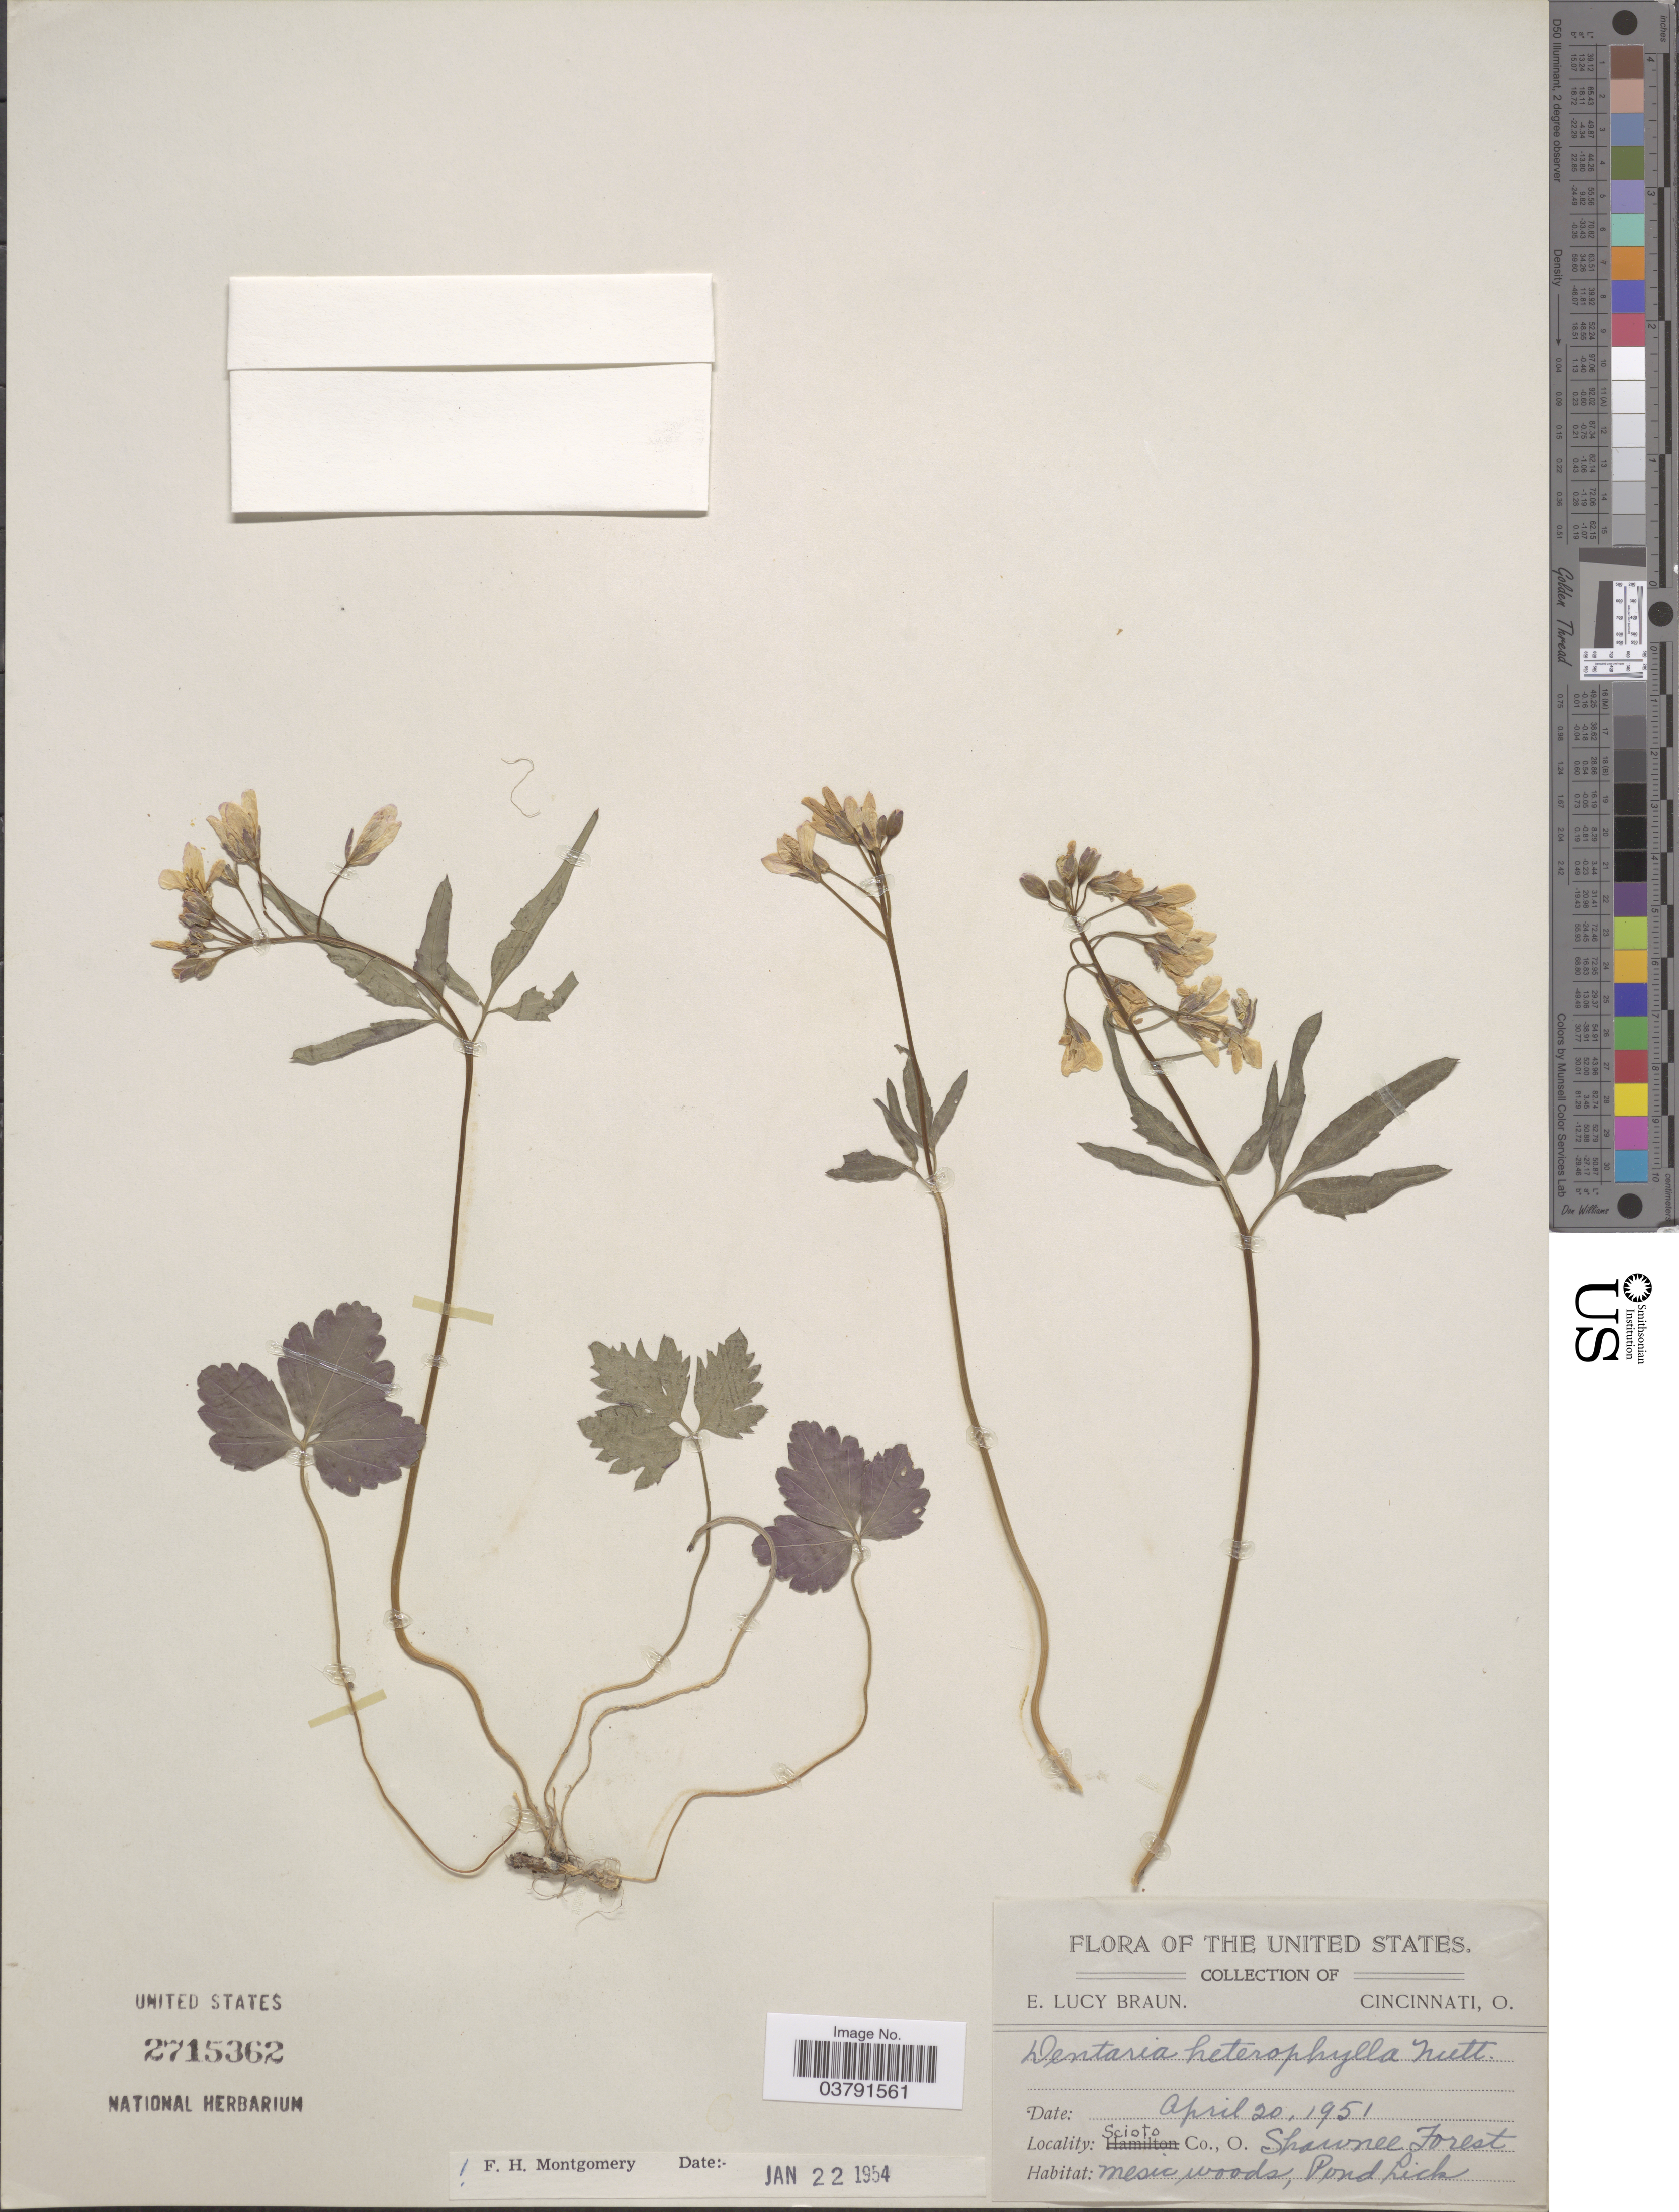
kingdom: Plantae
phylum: Tracheophyta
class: Magnoliopsida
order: Brassicales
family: Brassicaceae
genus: Dentaria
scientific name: Dentaria heterophylla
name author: Nutt.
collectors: E. L. Braun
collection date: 1951-04-20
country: United States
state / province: Ohio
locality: Scioto Co., Shawnee Forest, Pond Lick.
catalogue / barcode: US 2715362